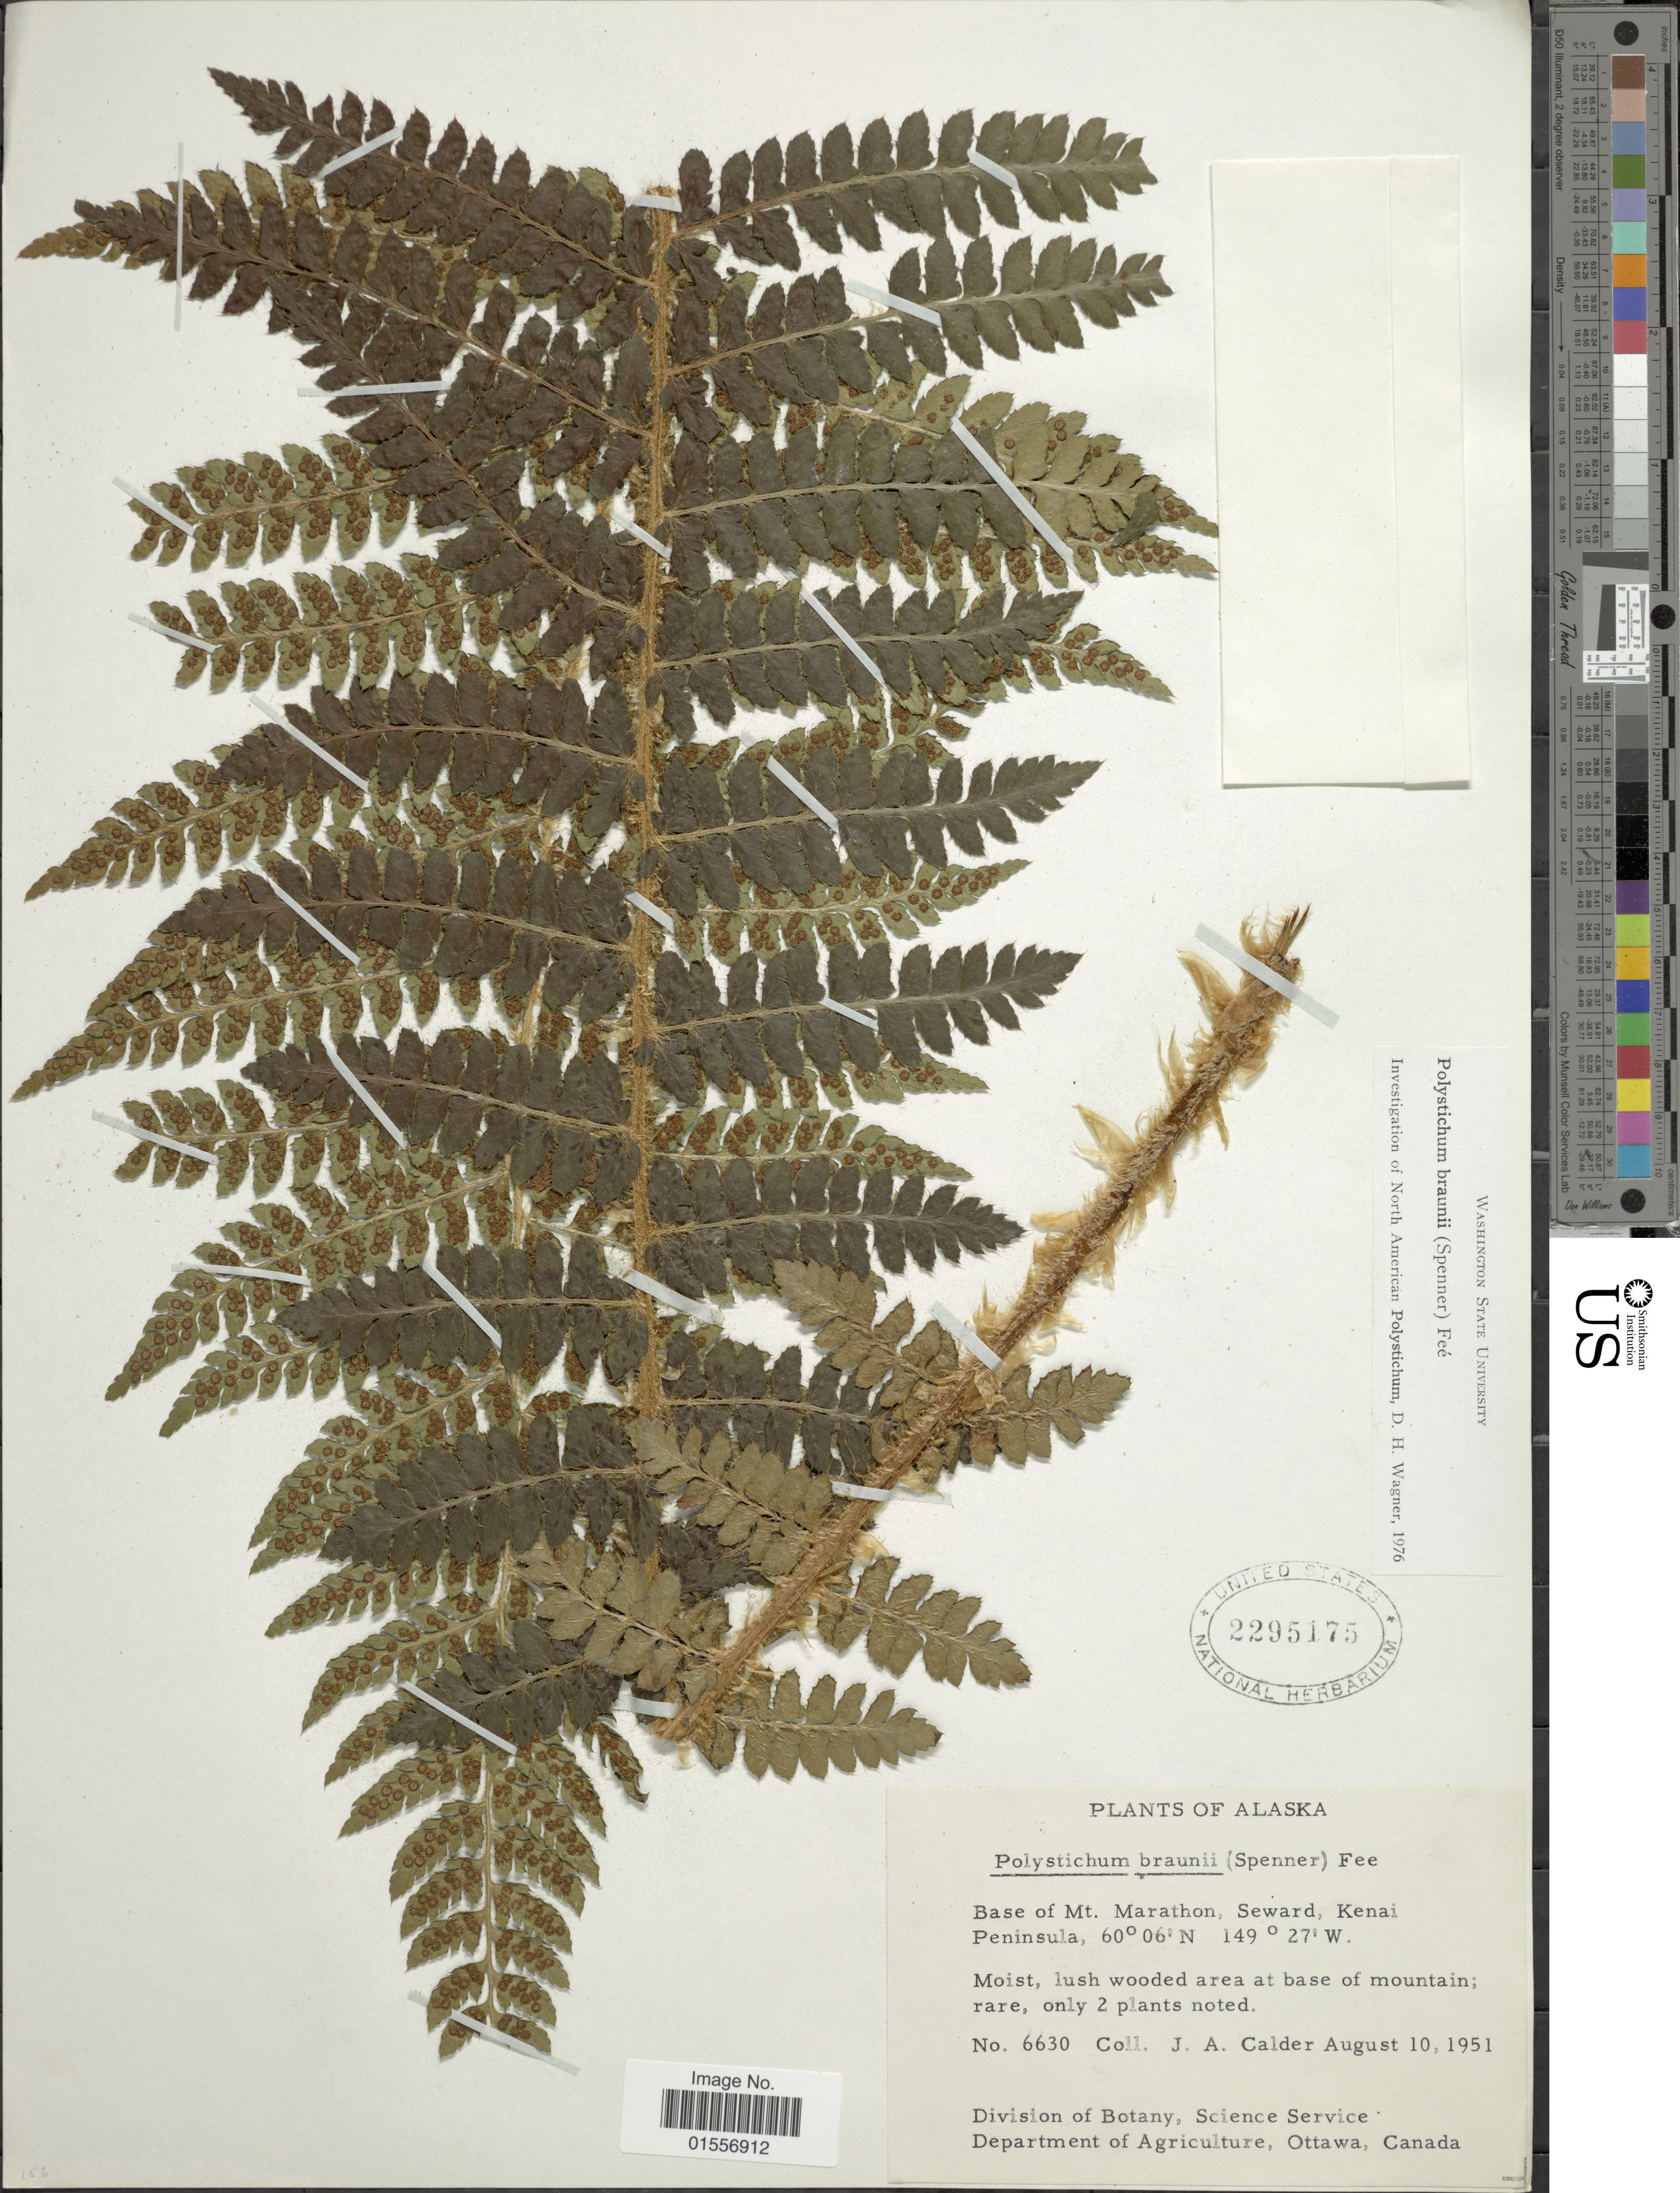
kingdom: Plantae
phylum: Tracheophyta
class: Polypodiopsida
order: Polypodiales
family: Dryopteridaceae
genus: Polystichum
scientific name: Polystichum braunii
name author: (Spenn.) Fée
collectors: J. A. Calder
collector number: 6630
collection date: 1951-08-10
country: United States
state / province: Alaska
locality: Alaska, Base of Mt. Marathon, Seward, Kenai, Peninsula, Division of Botany, Science Service, Department of Agriculture, Ottawa, Canada.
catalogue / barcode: US 2295175